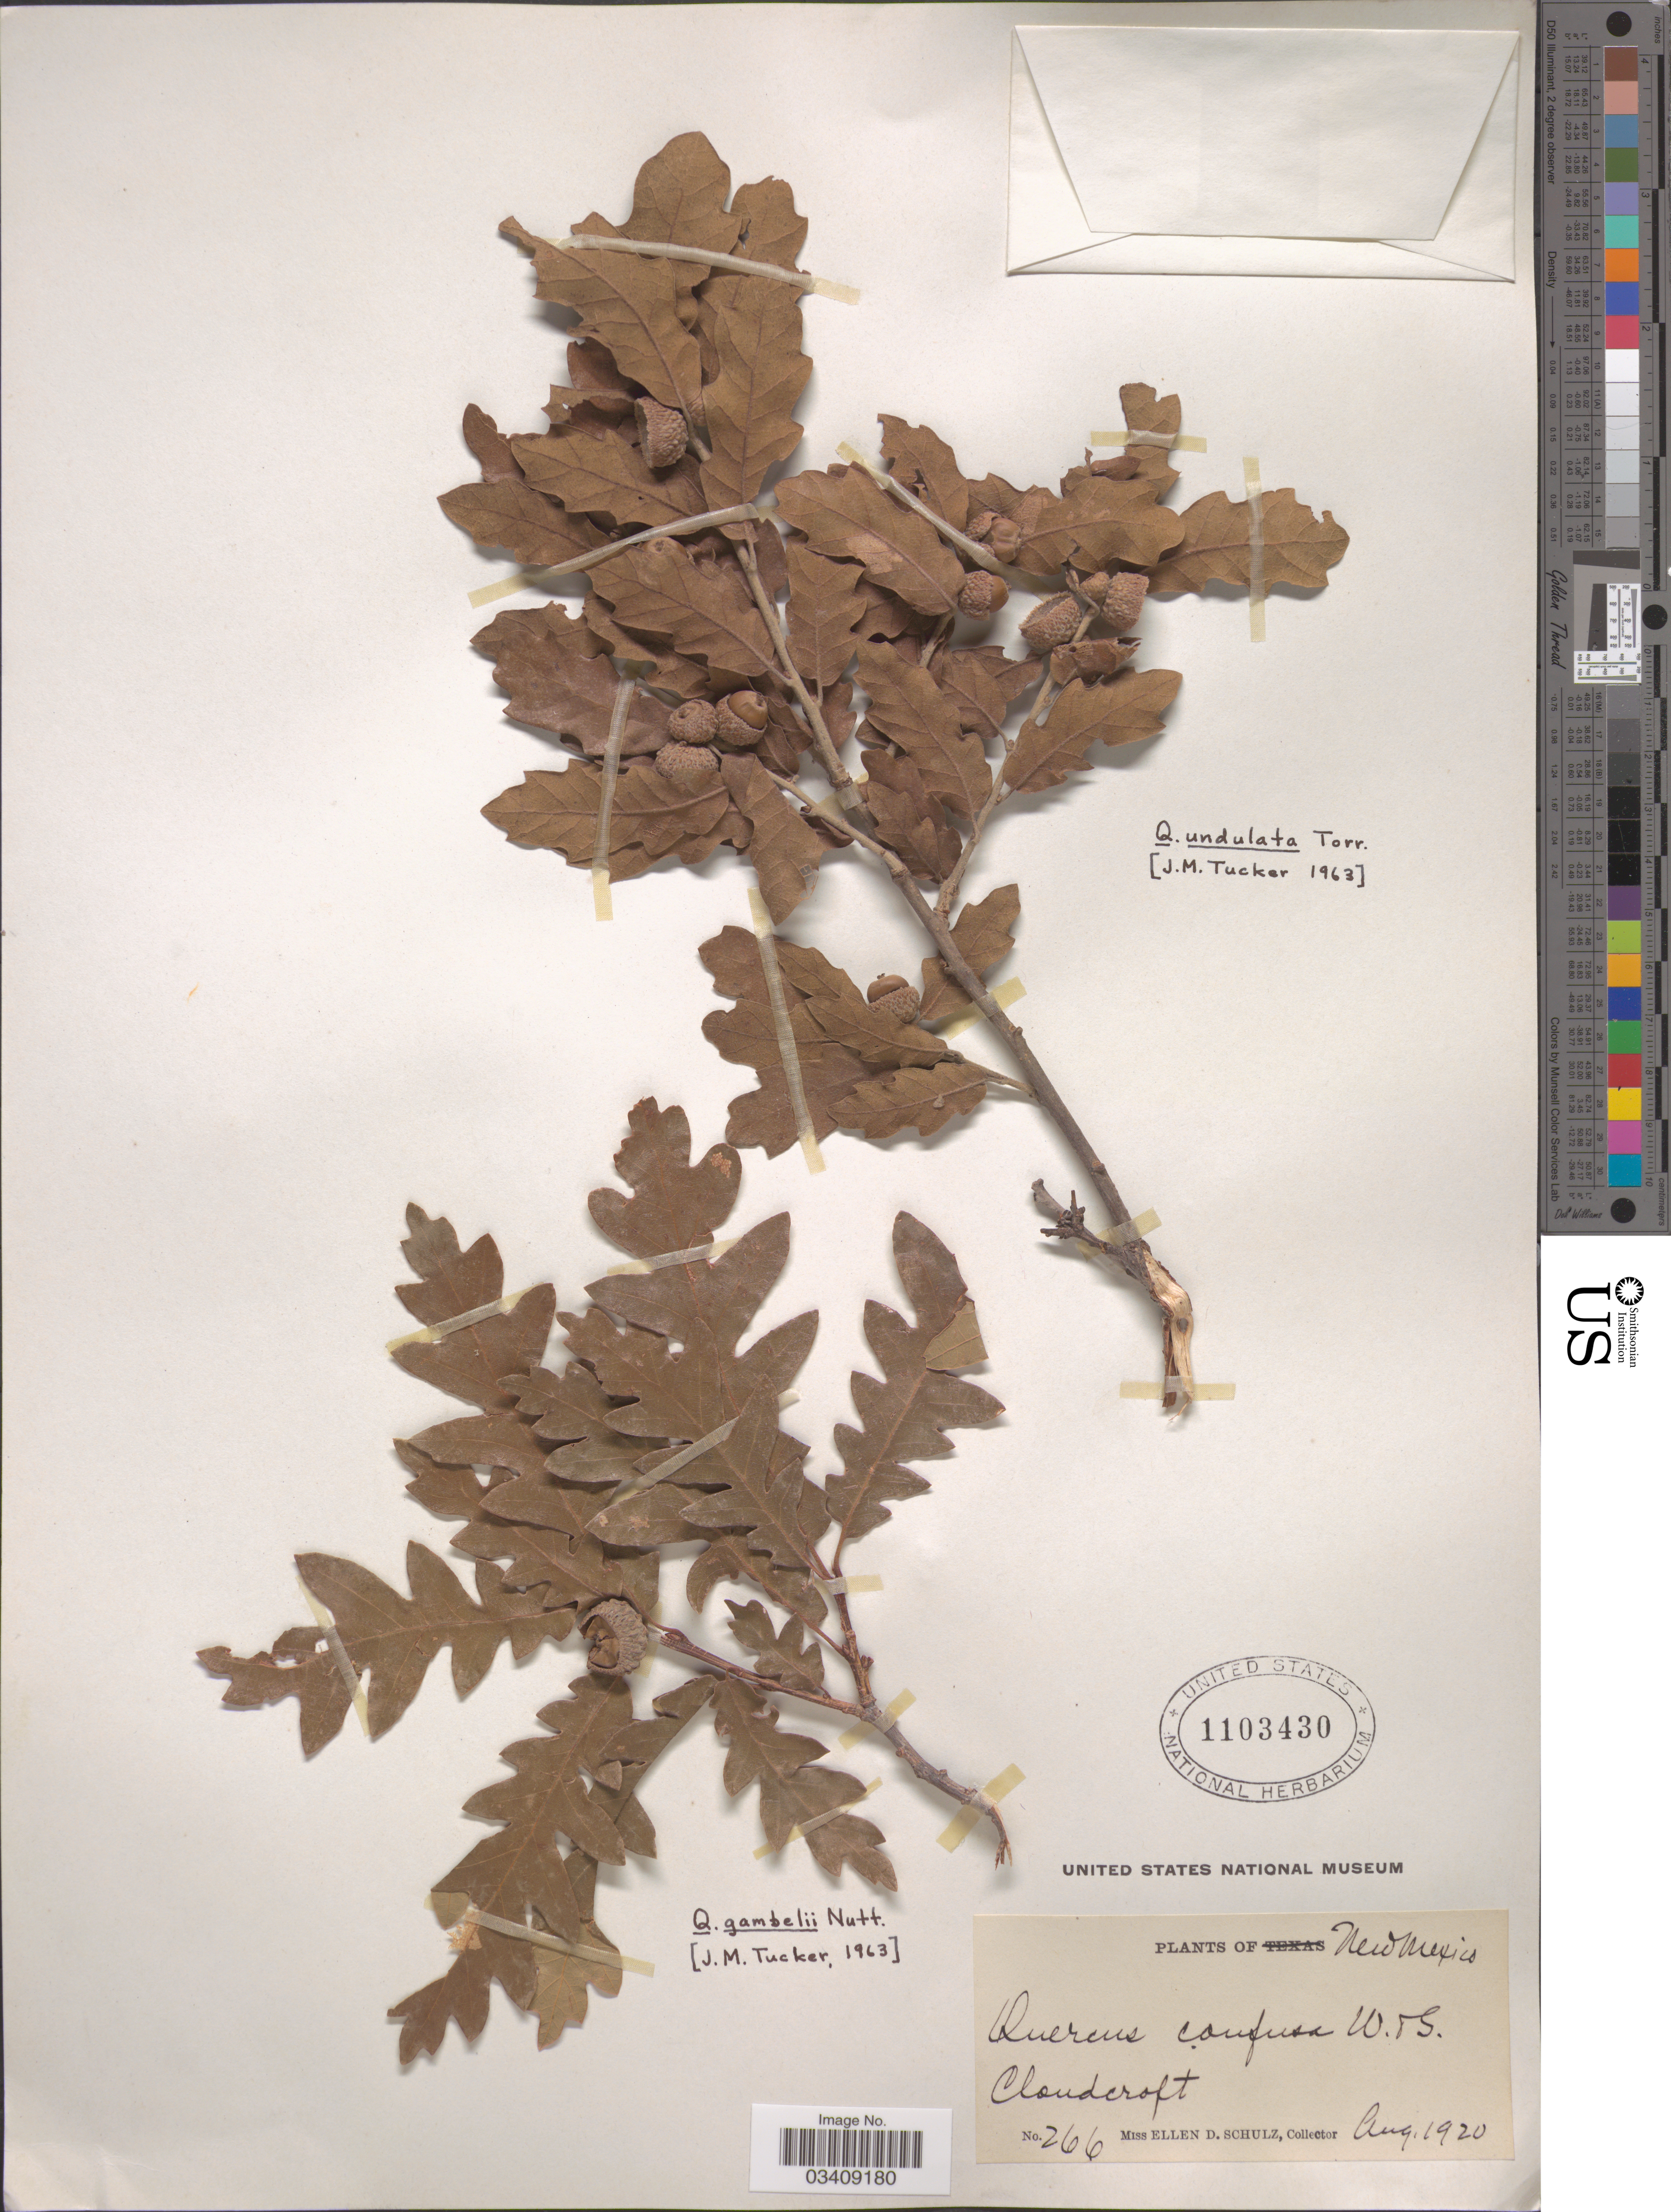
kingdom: Plantae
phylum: Tracheophyta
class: Magnoliopsida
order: Fagales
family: Fagaceae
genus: Quercus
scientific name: Quercus undulata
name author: Torr.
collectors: E. D. Schulz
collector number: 266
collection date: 1920-08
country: United States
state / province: New Mexico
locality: Cloudcroft.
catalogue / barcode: US 1103430